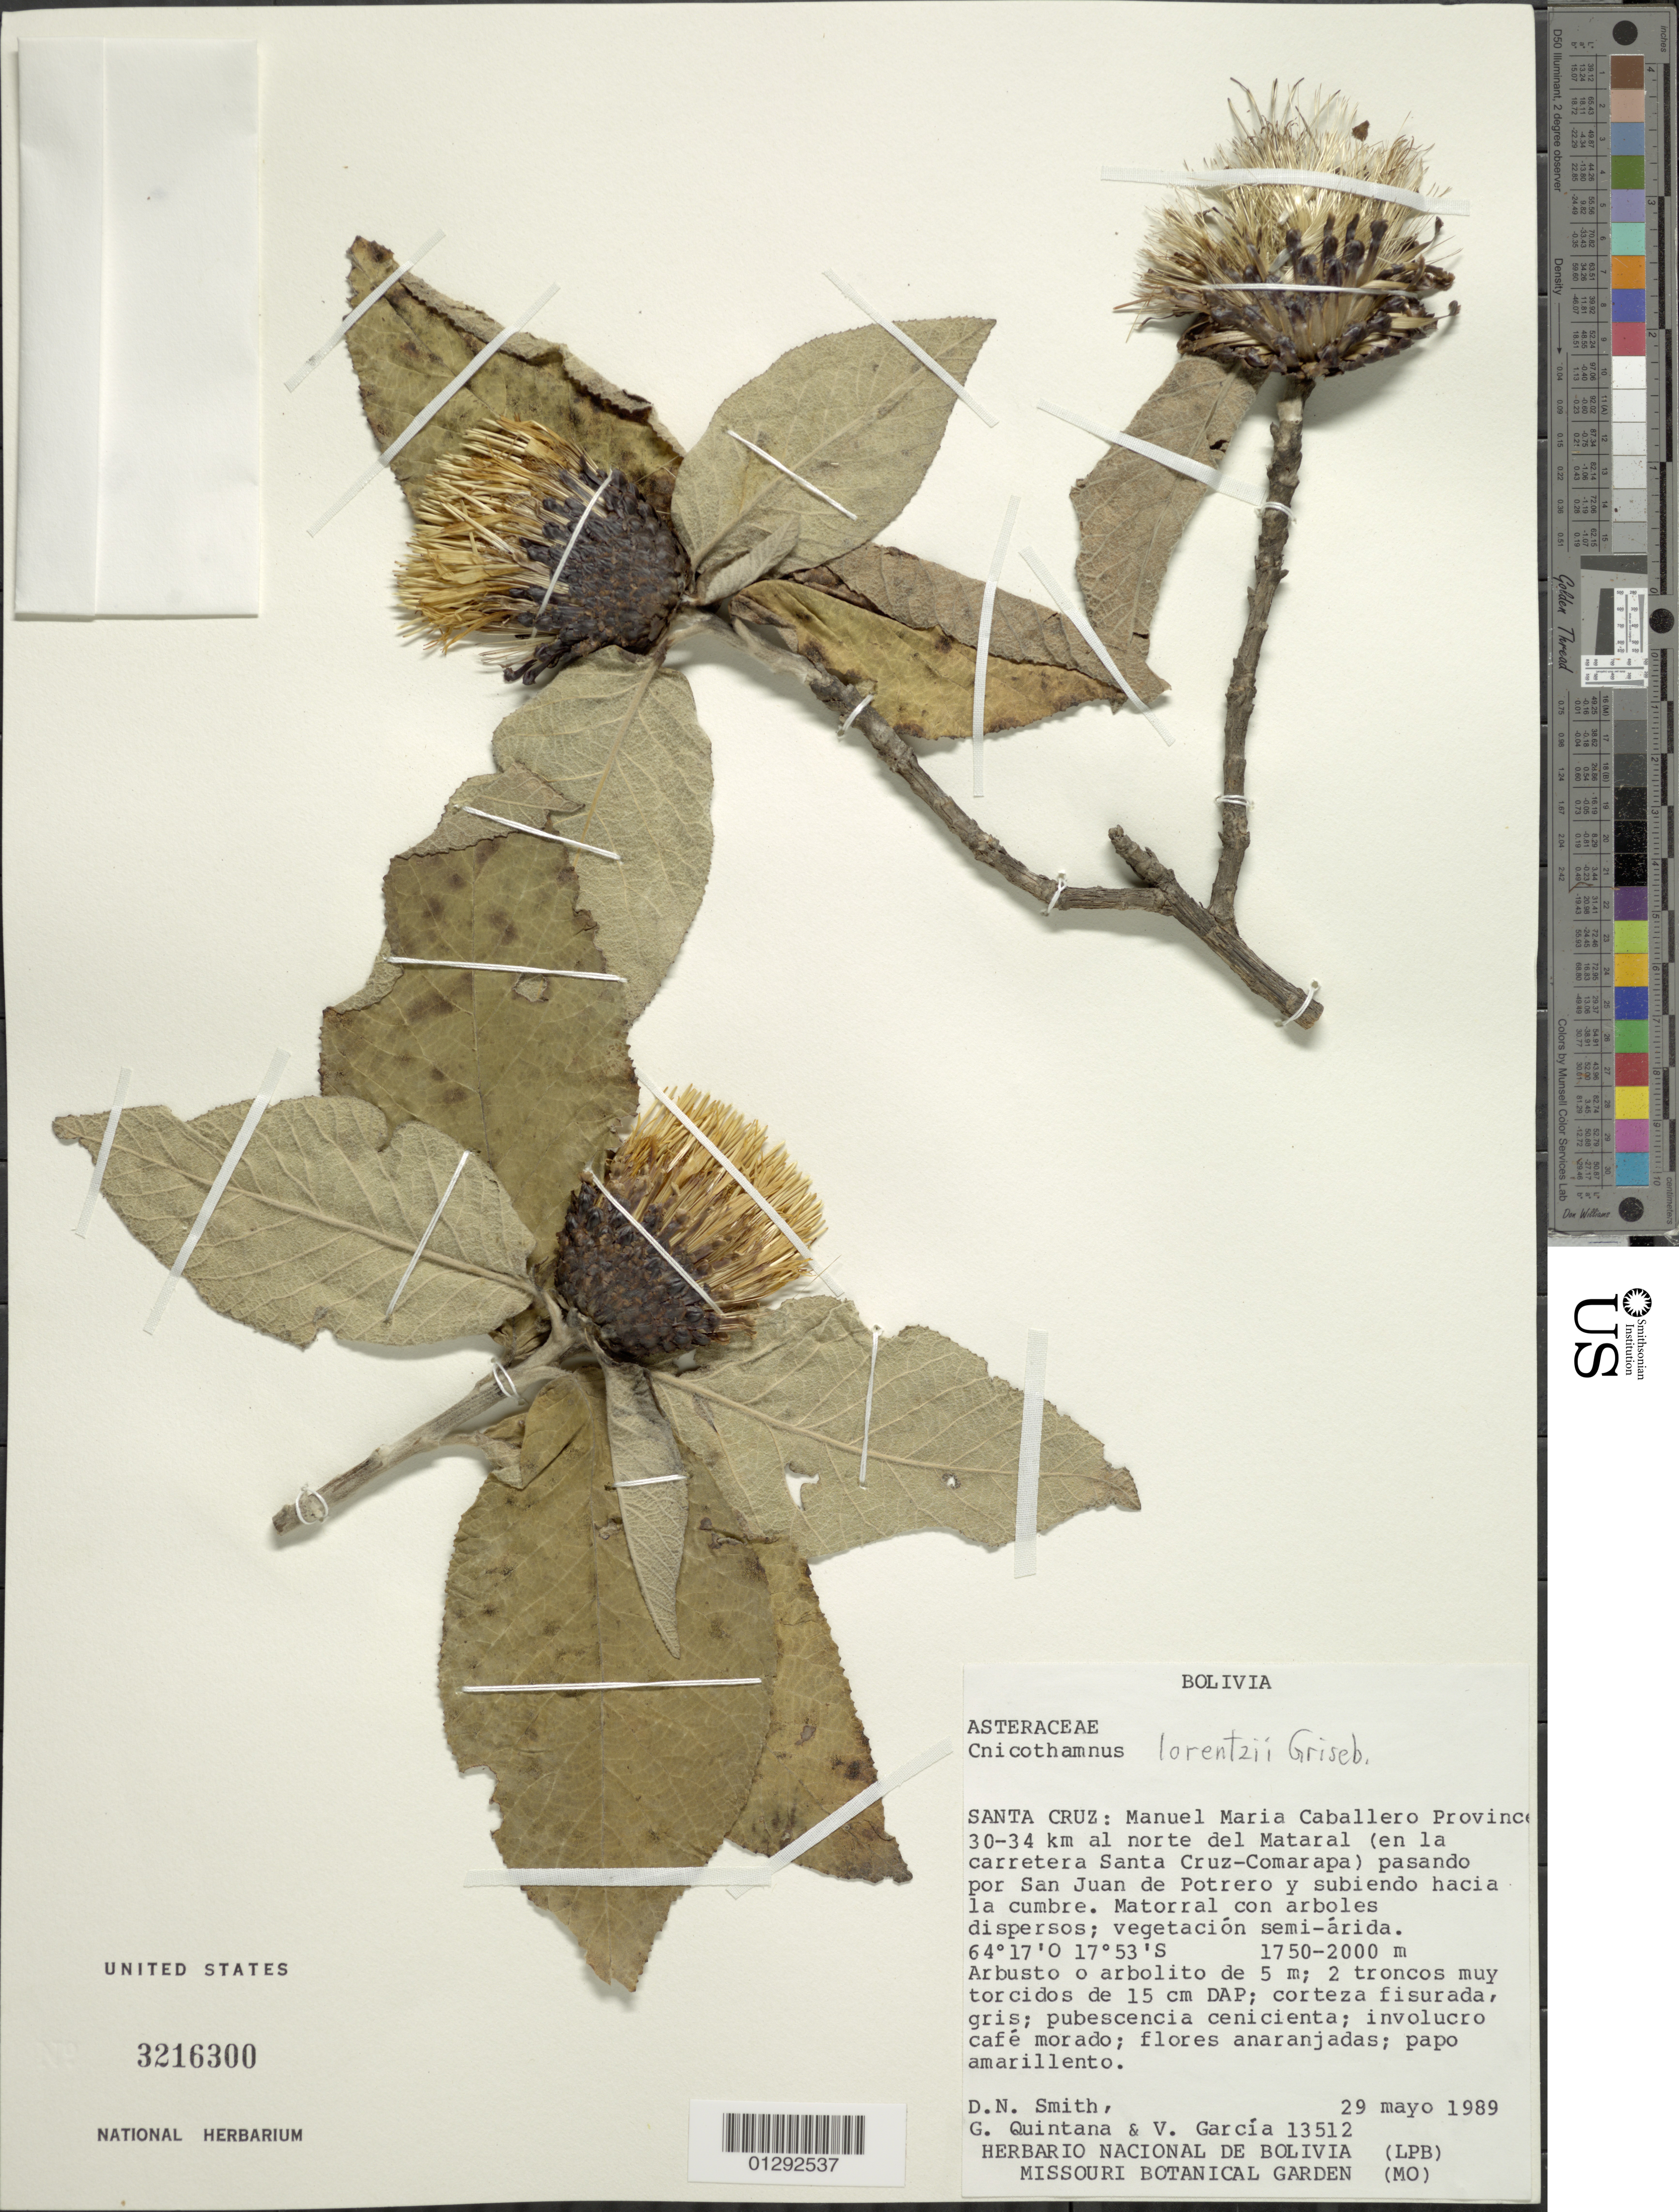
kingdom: Plantae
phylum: Tracheophyta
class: Magnoliopsida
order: Asterales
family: Asteraceae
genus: Cnicothamnus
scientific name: Cnicothamnus lorentzii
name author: Griseb.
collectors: D. Smith, G. Quintana & V. Garcia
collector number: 13512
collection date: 1989-05-29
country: Bolivia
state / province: Santa Cruz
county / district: Manuel María Caballero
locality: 30-24 km al N del Mataral (en la carretera Santa Cruz-Camarapa) pasando por San Juan de Potrero y subiendo hacia la cumbre.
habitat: Matorral con arboles dispersos; vegetacion semi-arida.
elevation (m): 1750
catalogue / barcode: US 3216300